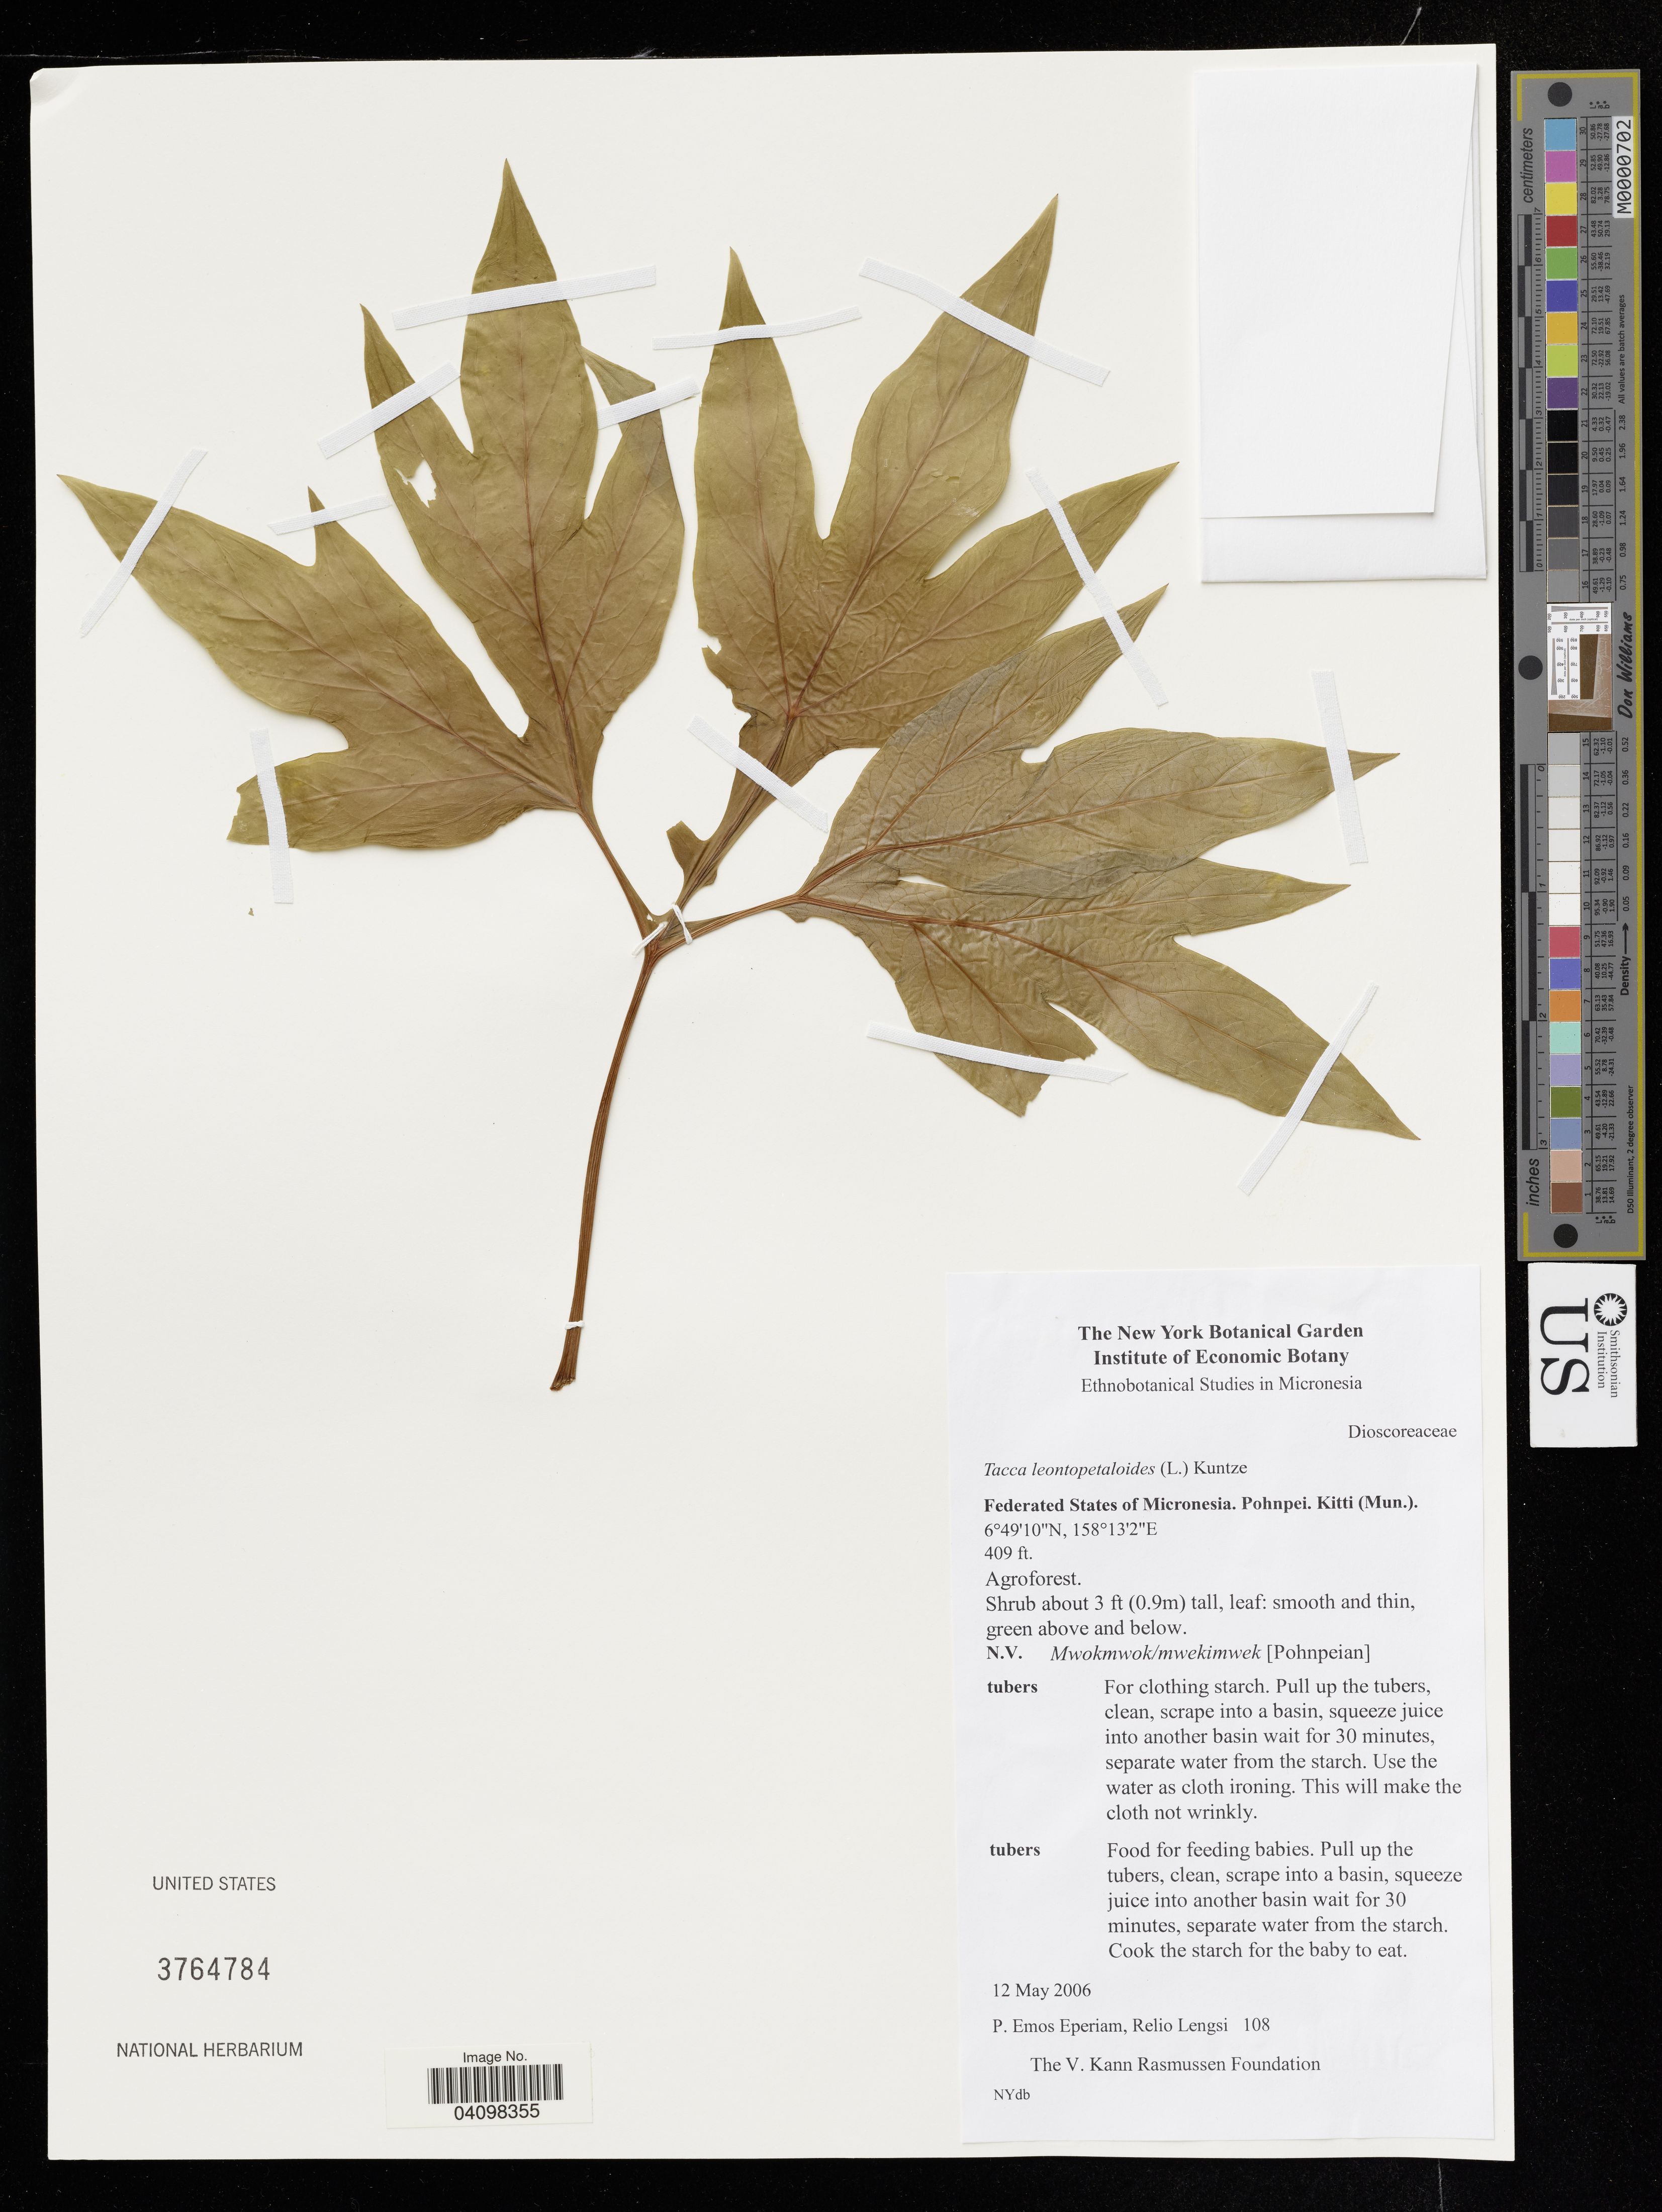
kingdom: Plantae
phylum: Tracheophyta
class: Liliopsida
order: Dioscoreales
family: Dioscoreaceae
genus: Tacca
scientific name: Tacca leontopetaloides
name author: (L.) Kuntze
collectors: P. Eperiam & R. Lengsi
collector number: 108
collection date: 2006-05-12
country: Micronesia, Federated States of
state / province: Pohnpei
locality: Kitti (Mun.).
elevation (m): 125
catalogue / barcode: US 3764784